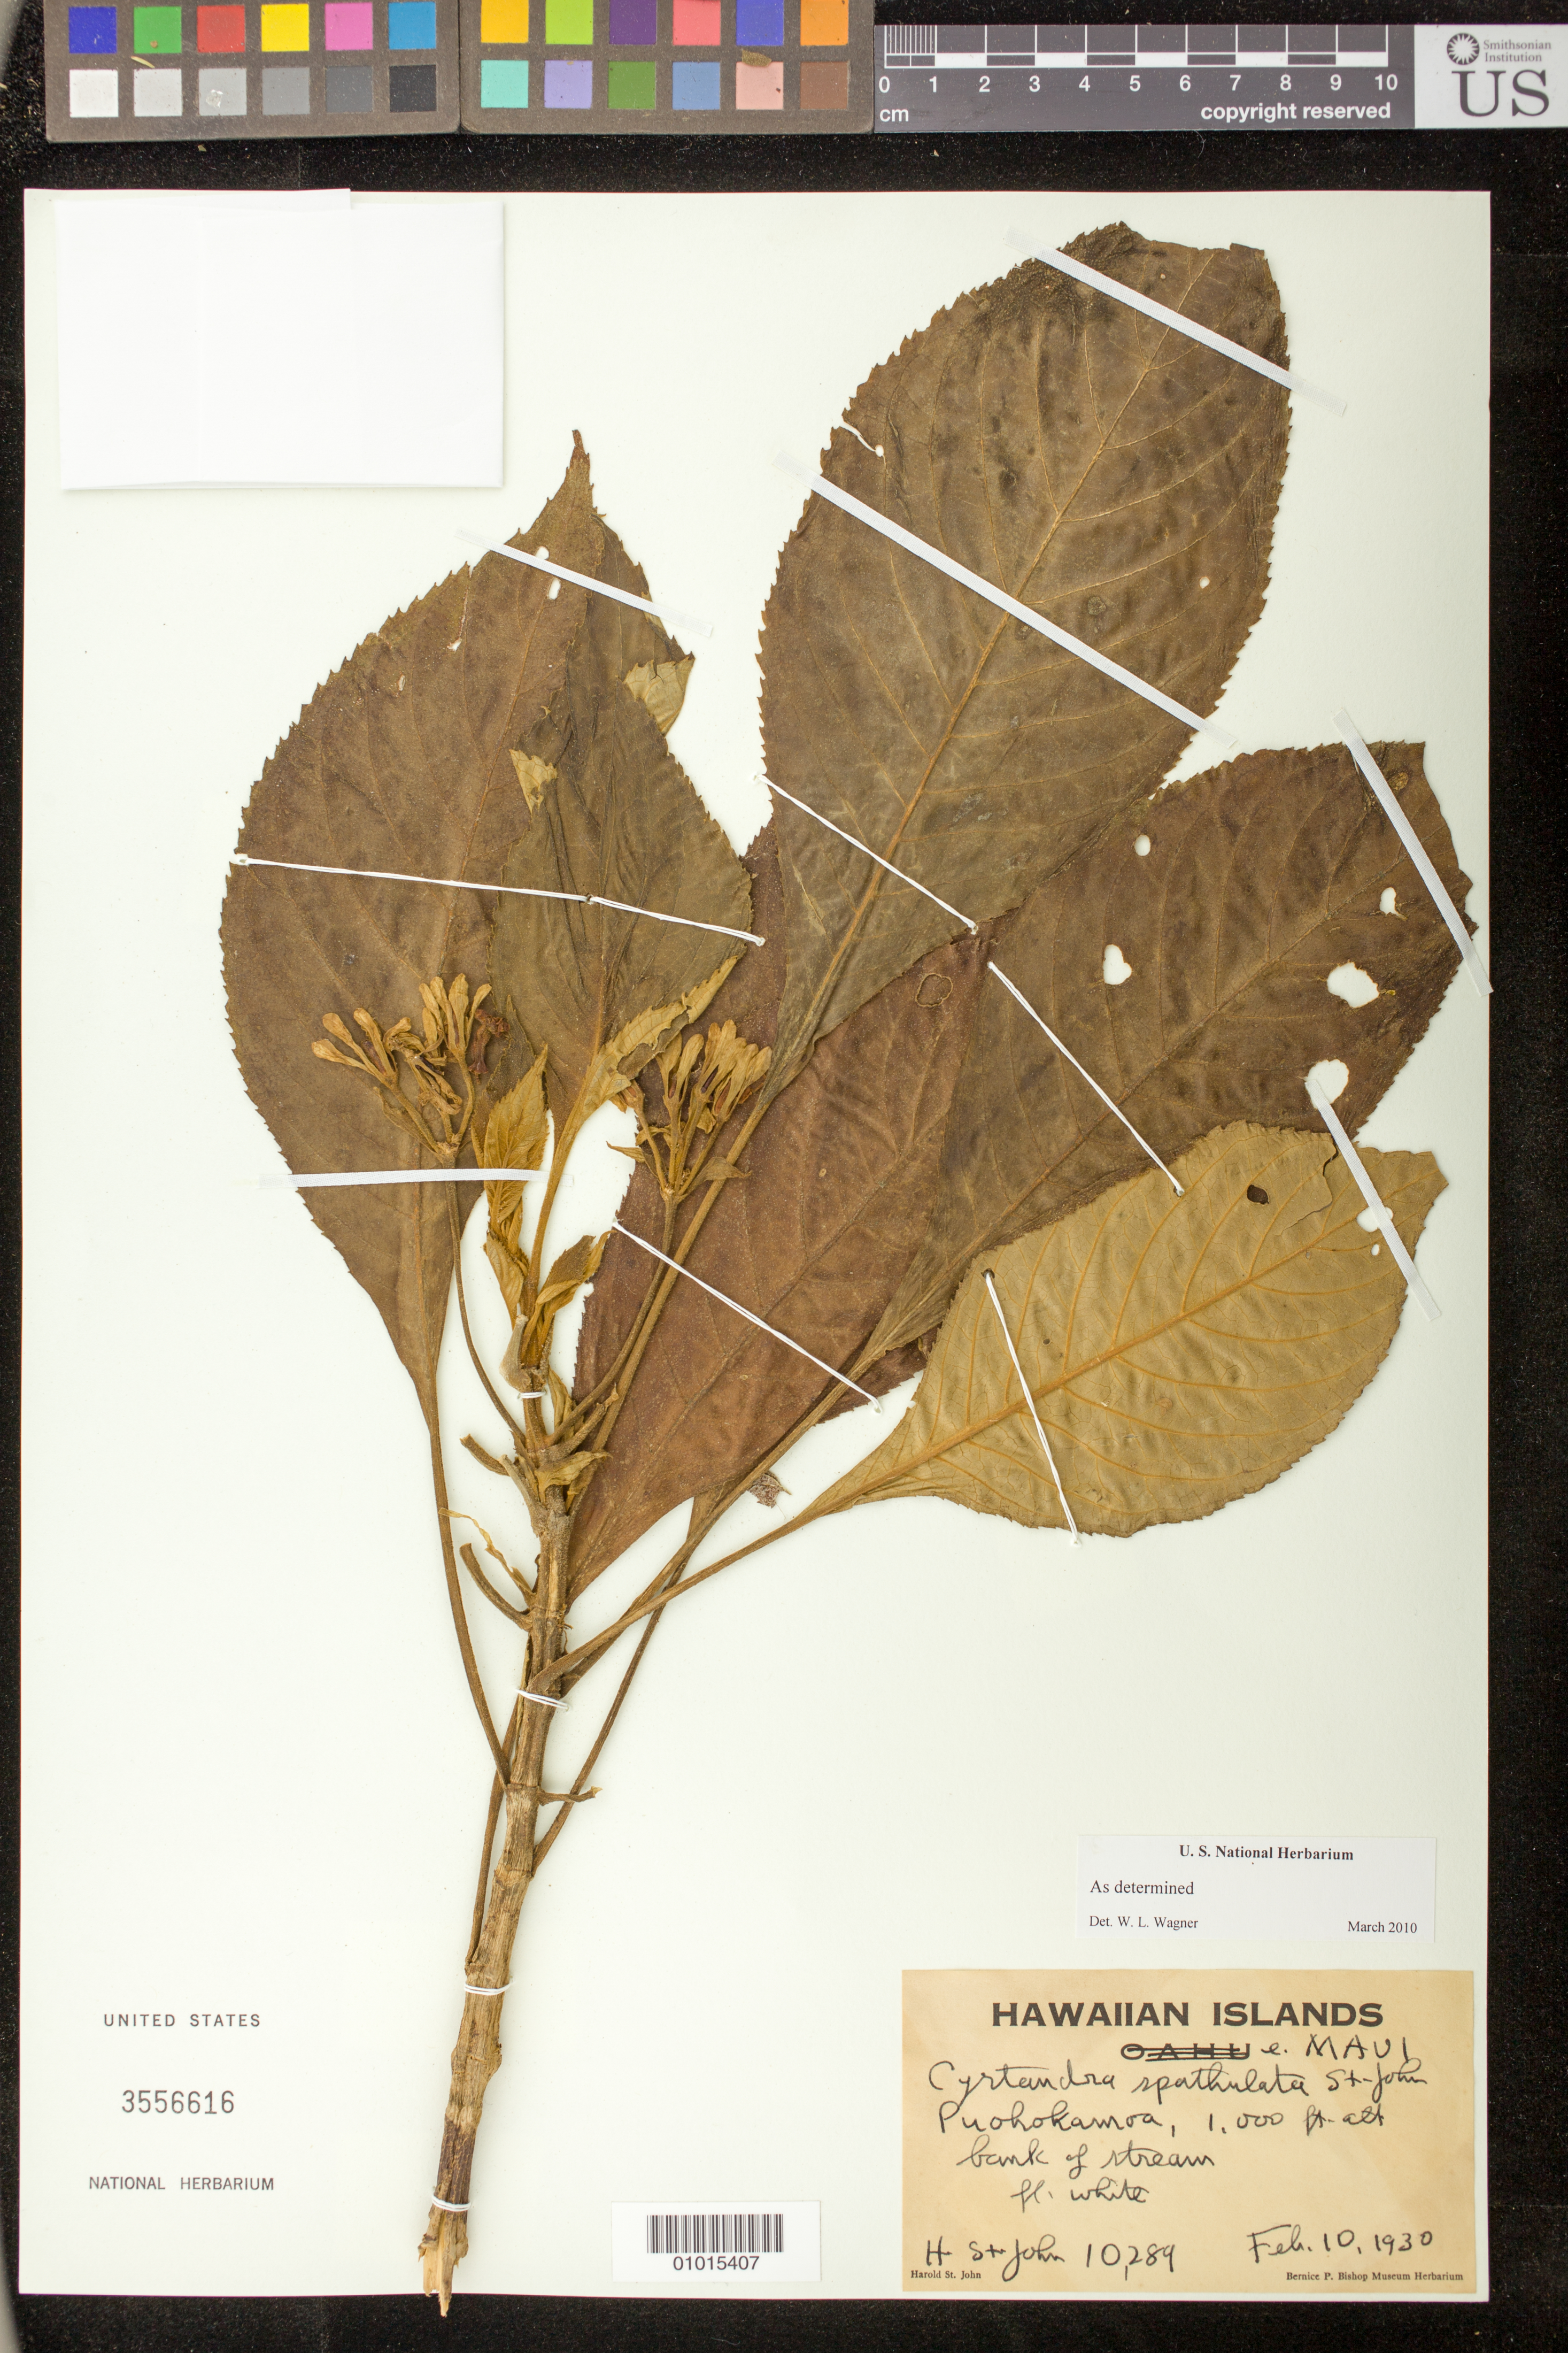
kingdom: Plantae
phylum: Tracheophyta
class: Magnoliopsida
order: Lamiales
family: Gesneriaceae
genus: Cyrtandra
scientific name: Cyrtandra spathulata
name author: H. St. John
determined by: Wagner, W. L., (BOT), Smithsonian Institution - National Museum of Natural History (UNITED STATES)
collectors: H. St. John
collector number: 10289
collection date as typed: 10 Feb 1930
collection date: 1930-02-10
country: United States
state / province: Hawaii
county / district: Maui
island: Maui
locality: E. Maui, Puohokamoa, bank of stream.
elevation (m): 305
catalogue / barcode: US 3556616